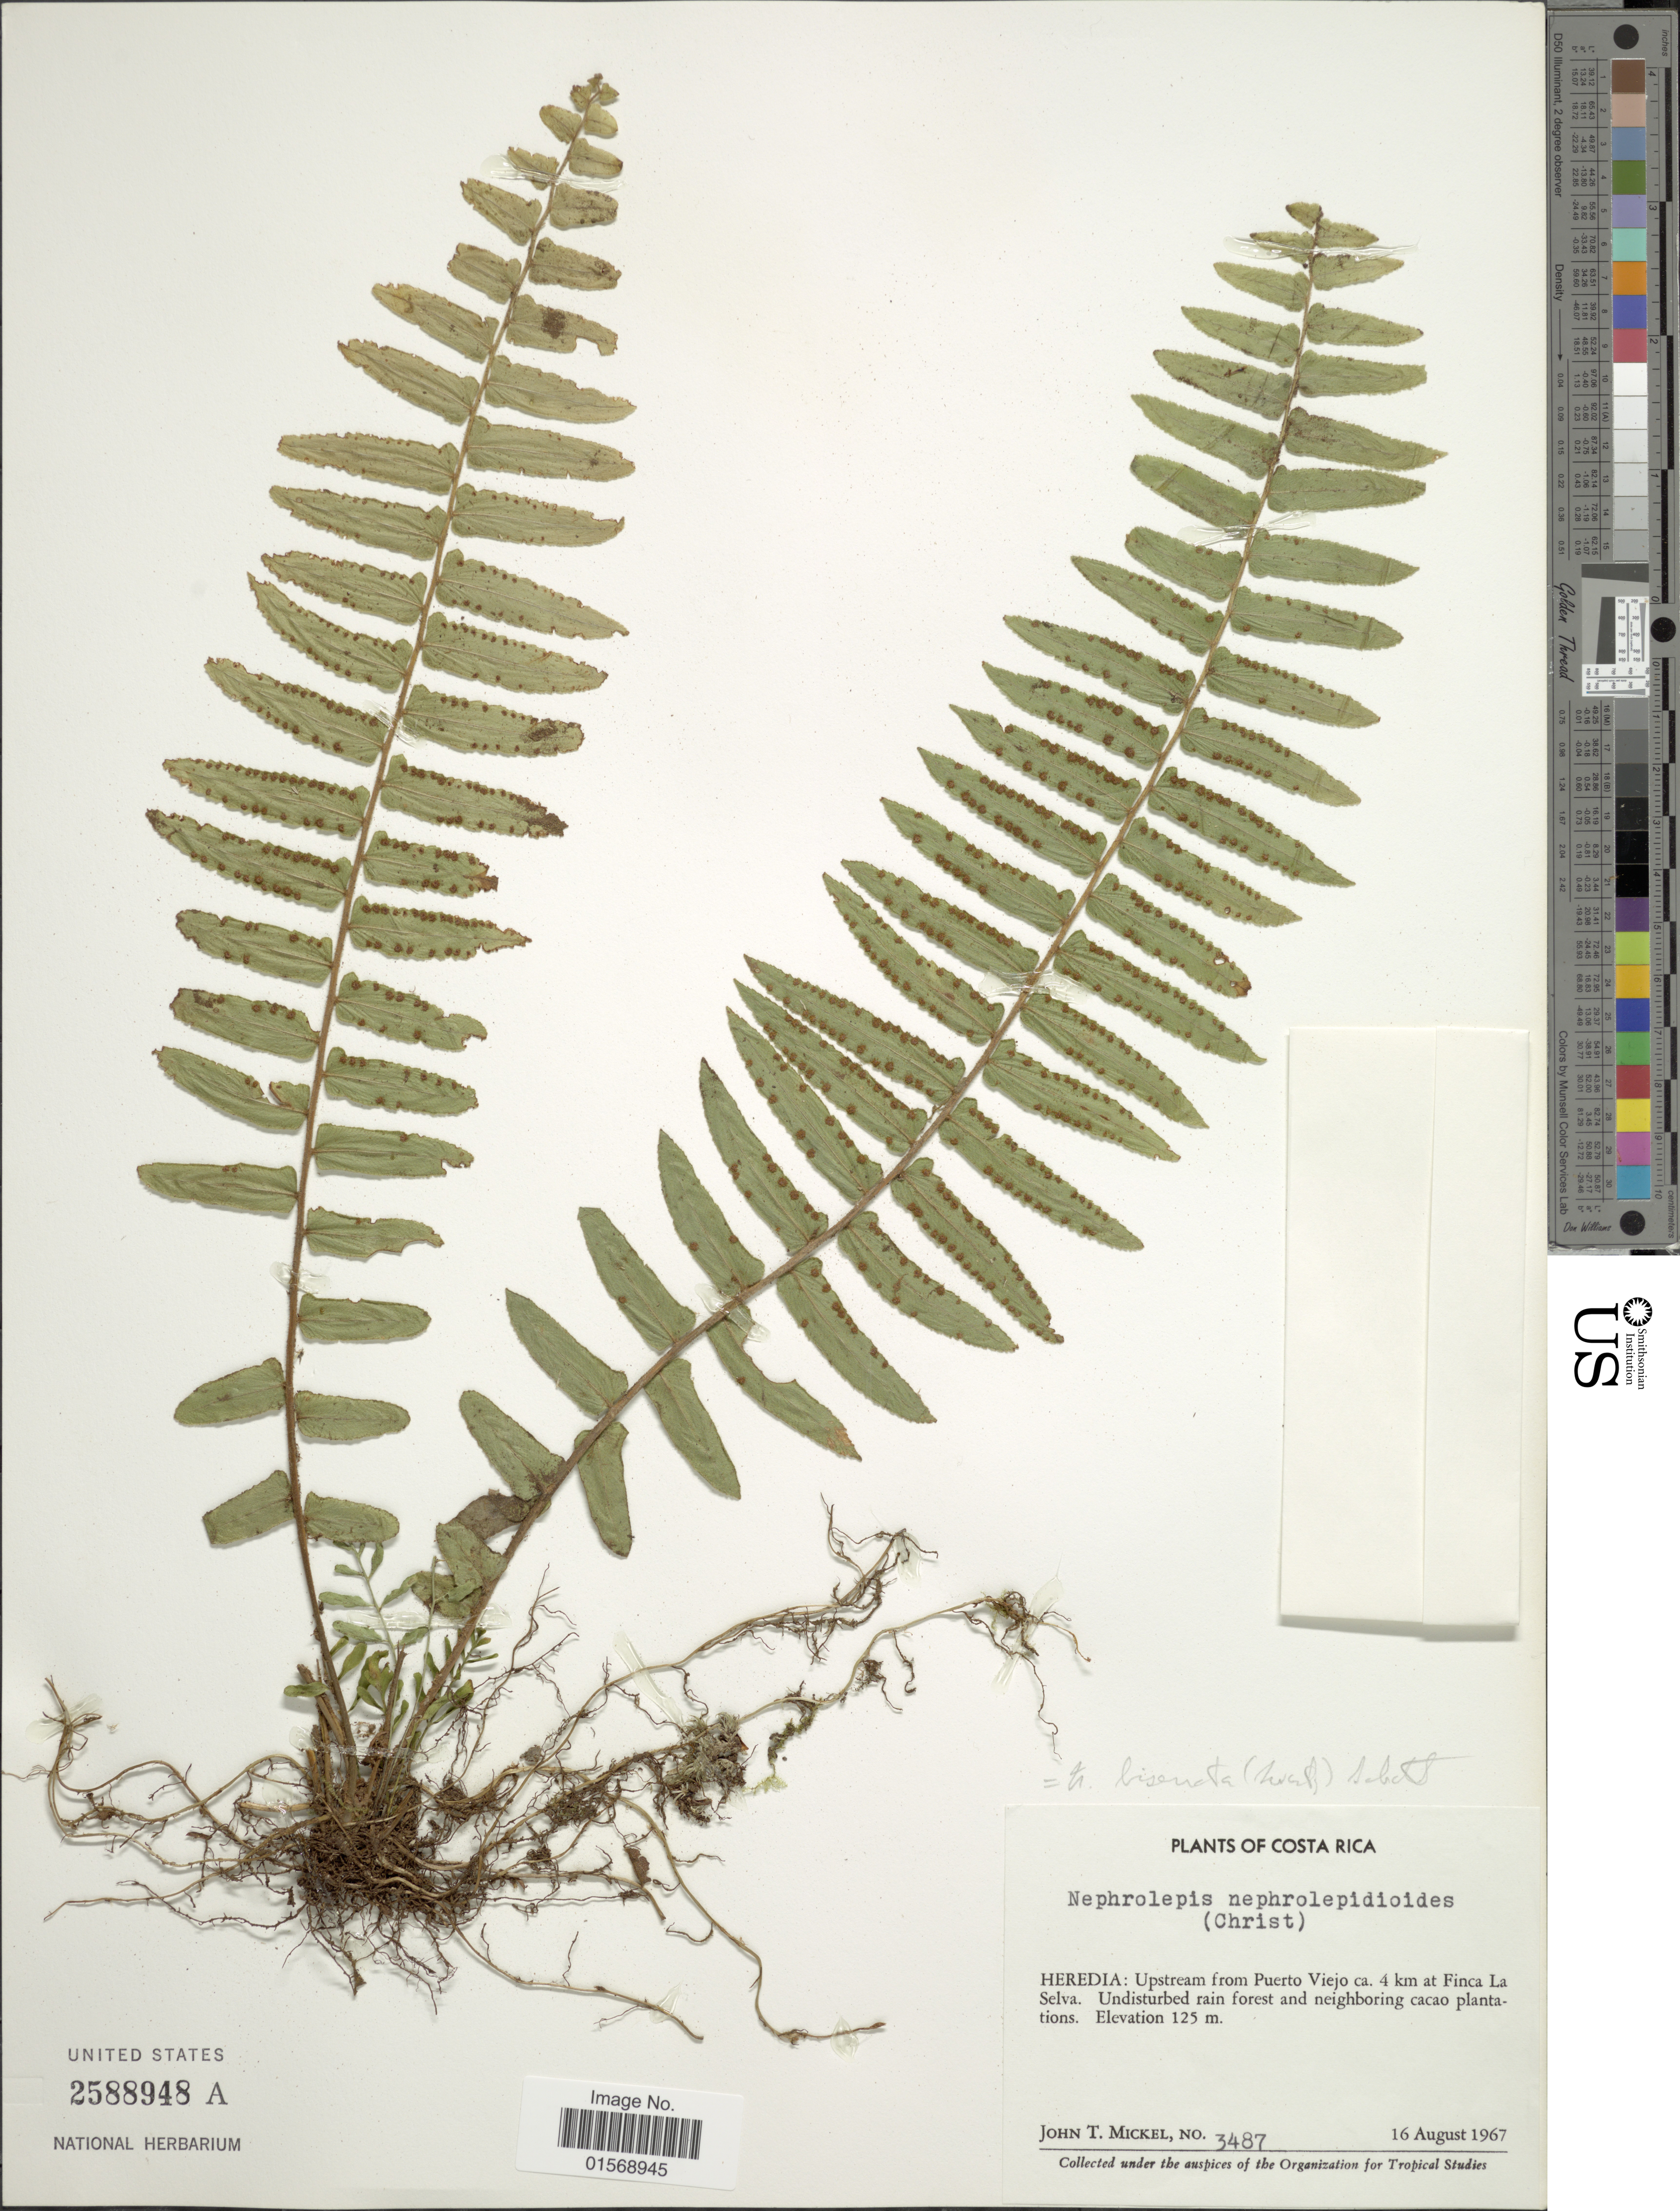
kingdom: Plantae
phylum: Tracheophyta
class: Polypodiopsida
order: Polypodiales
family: Nephrolepidaceae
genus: Nephrolepis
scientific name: Nephrolepis biserrata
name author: (Sw.) Schott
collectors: J. T. Mickel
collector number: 3487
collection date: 1967-08-16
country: Costa Rica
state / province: Heredia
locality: Costa Rica, Heredia: Upstream from Puerto Viejo ca. 4 km at Finca la Selva.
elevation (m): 125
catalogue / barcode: US 2588948A